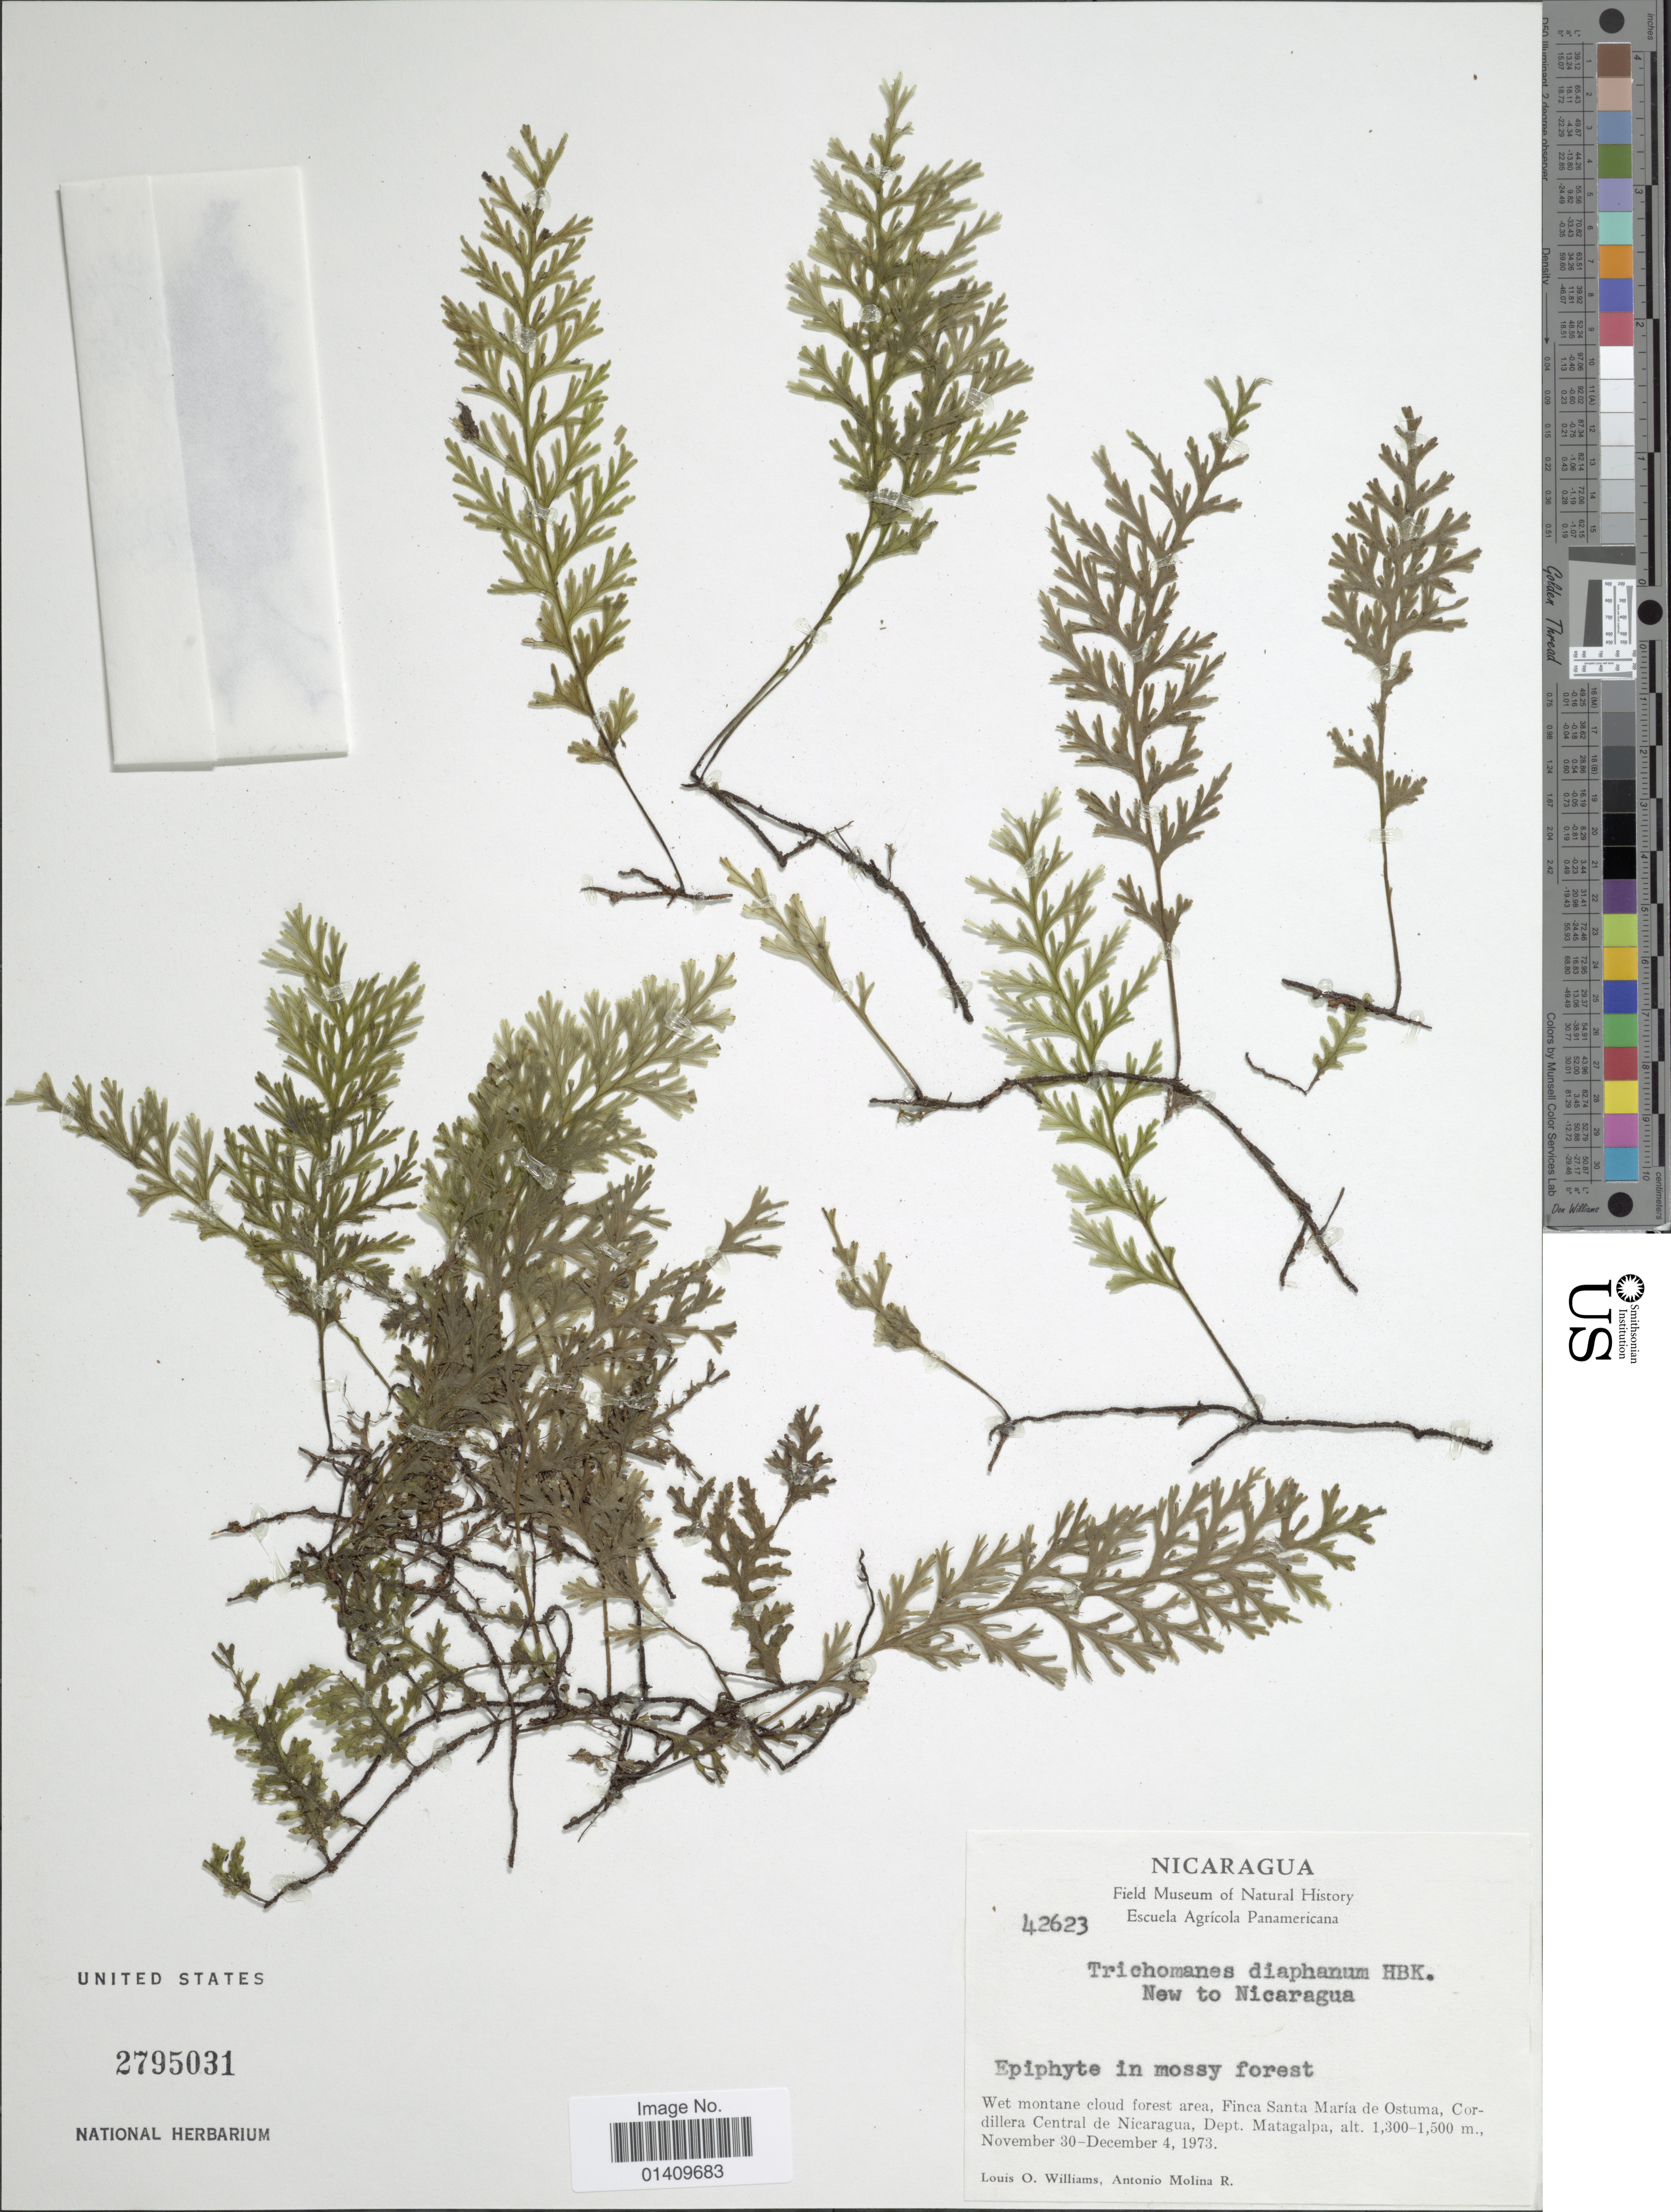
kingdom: Plantae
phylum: Tracheophyta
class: Polypodiopsida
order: Hymenophyllales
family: Hymenophyllaceae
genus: Polyphlebium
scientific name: Polyphlebium diaphanum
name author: (Kunth) Ebihara & Dubuisson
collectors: L. O. Williams & A. Molina R.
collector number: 42623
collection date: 1973-11-30/1973-12-04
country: Nicaragua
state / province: Matagalpa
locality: Wet montane cloud forest area, Finca Santa Maria de Ostuma Cordillera Central de Nicaragua dept. Matagalpa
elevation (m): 1300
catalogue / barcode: US 2795031